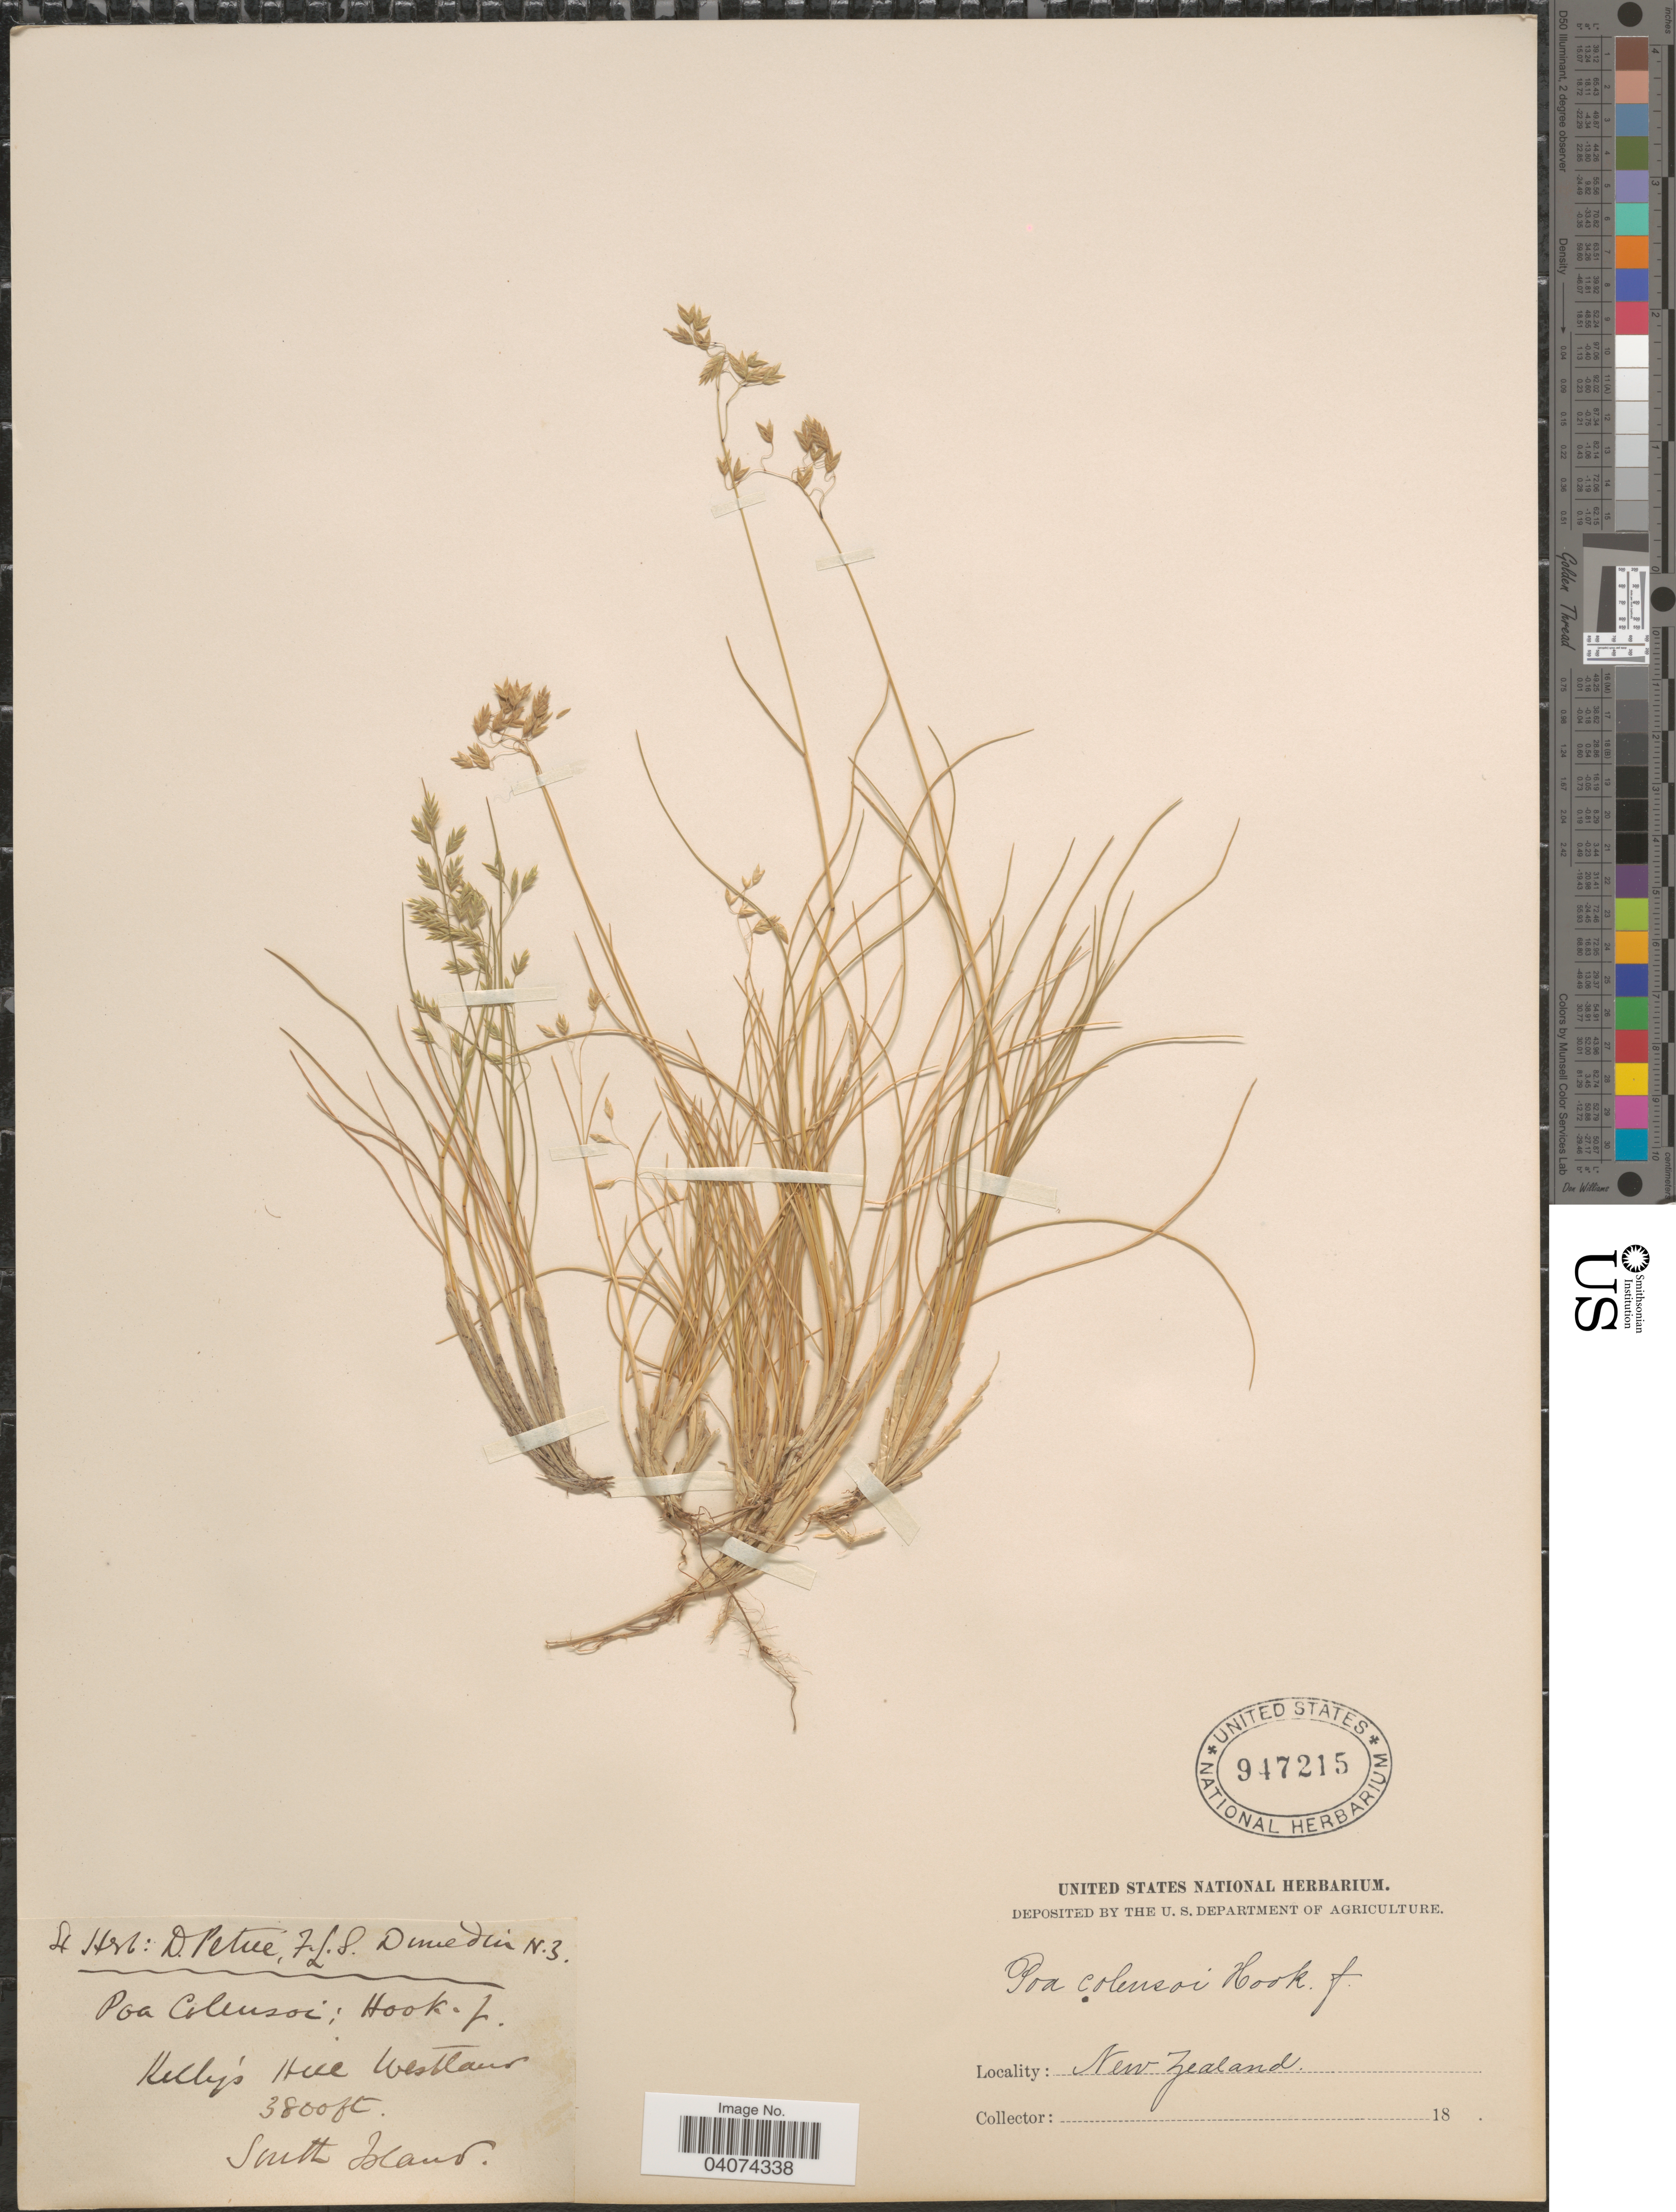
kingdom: Plantae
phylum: Tracheophyta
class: Liliopsida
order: Poales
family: Poaceae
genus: Poa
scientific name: Poa colensoi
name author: Hook. f.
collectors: Ex Herb D. Petrie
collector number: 3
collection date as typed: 18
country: New Zealand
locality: Kelly's Hill Westland. South Island.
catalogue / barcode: US 947215